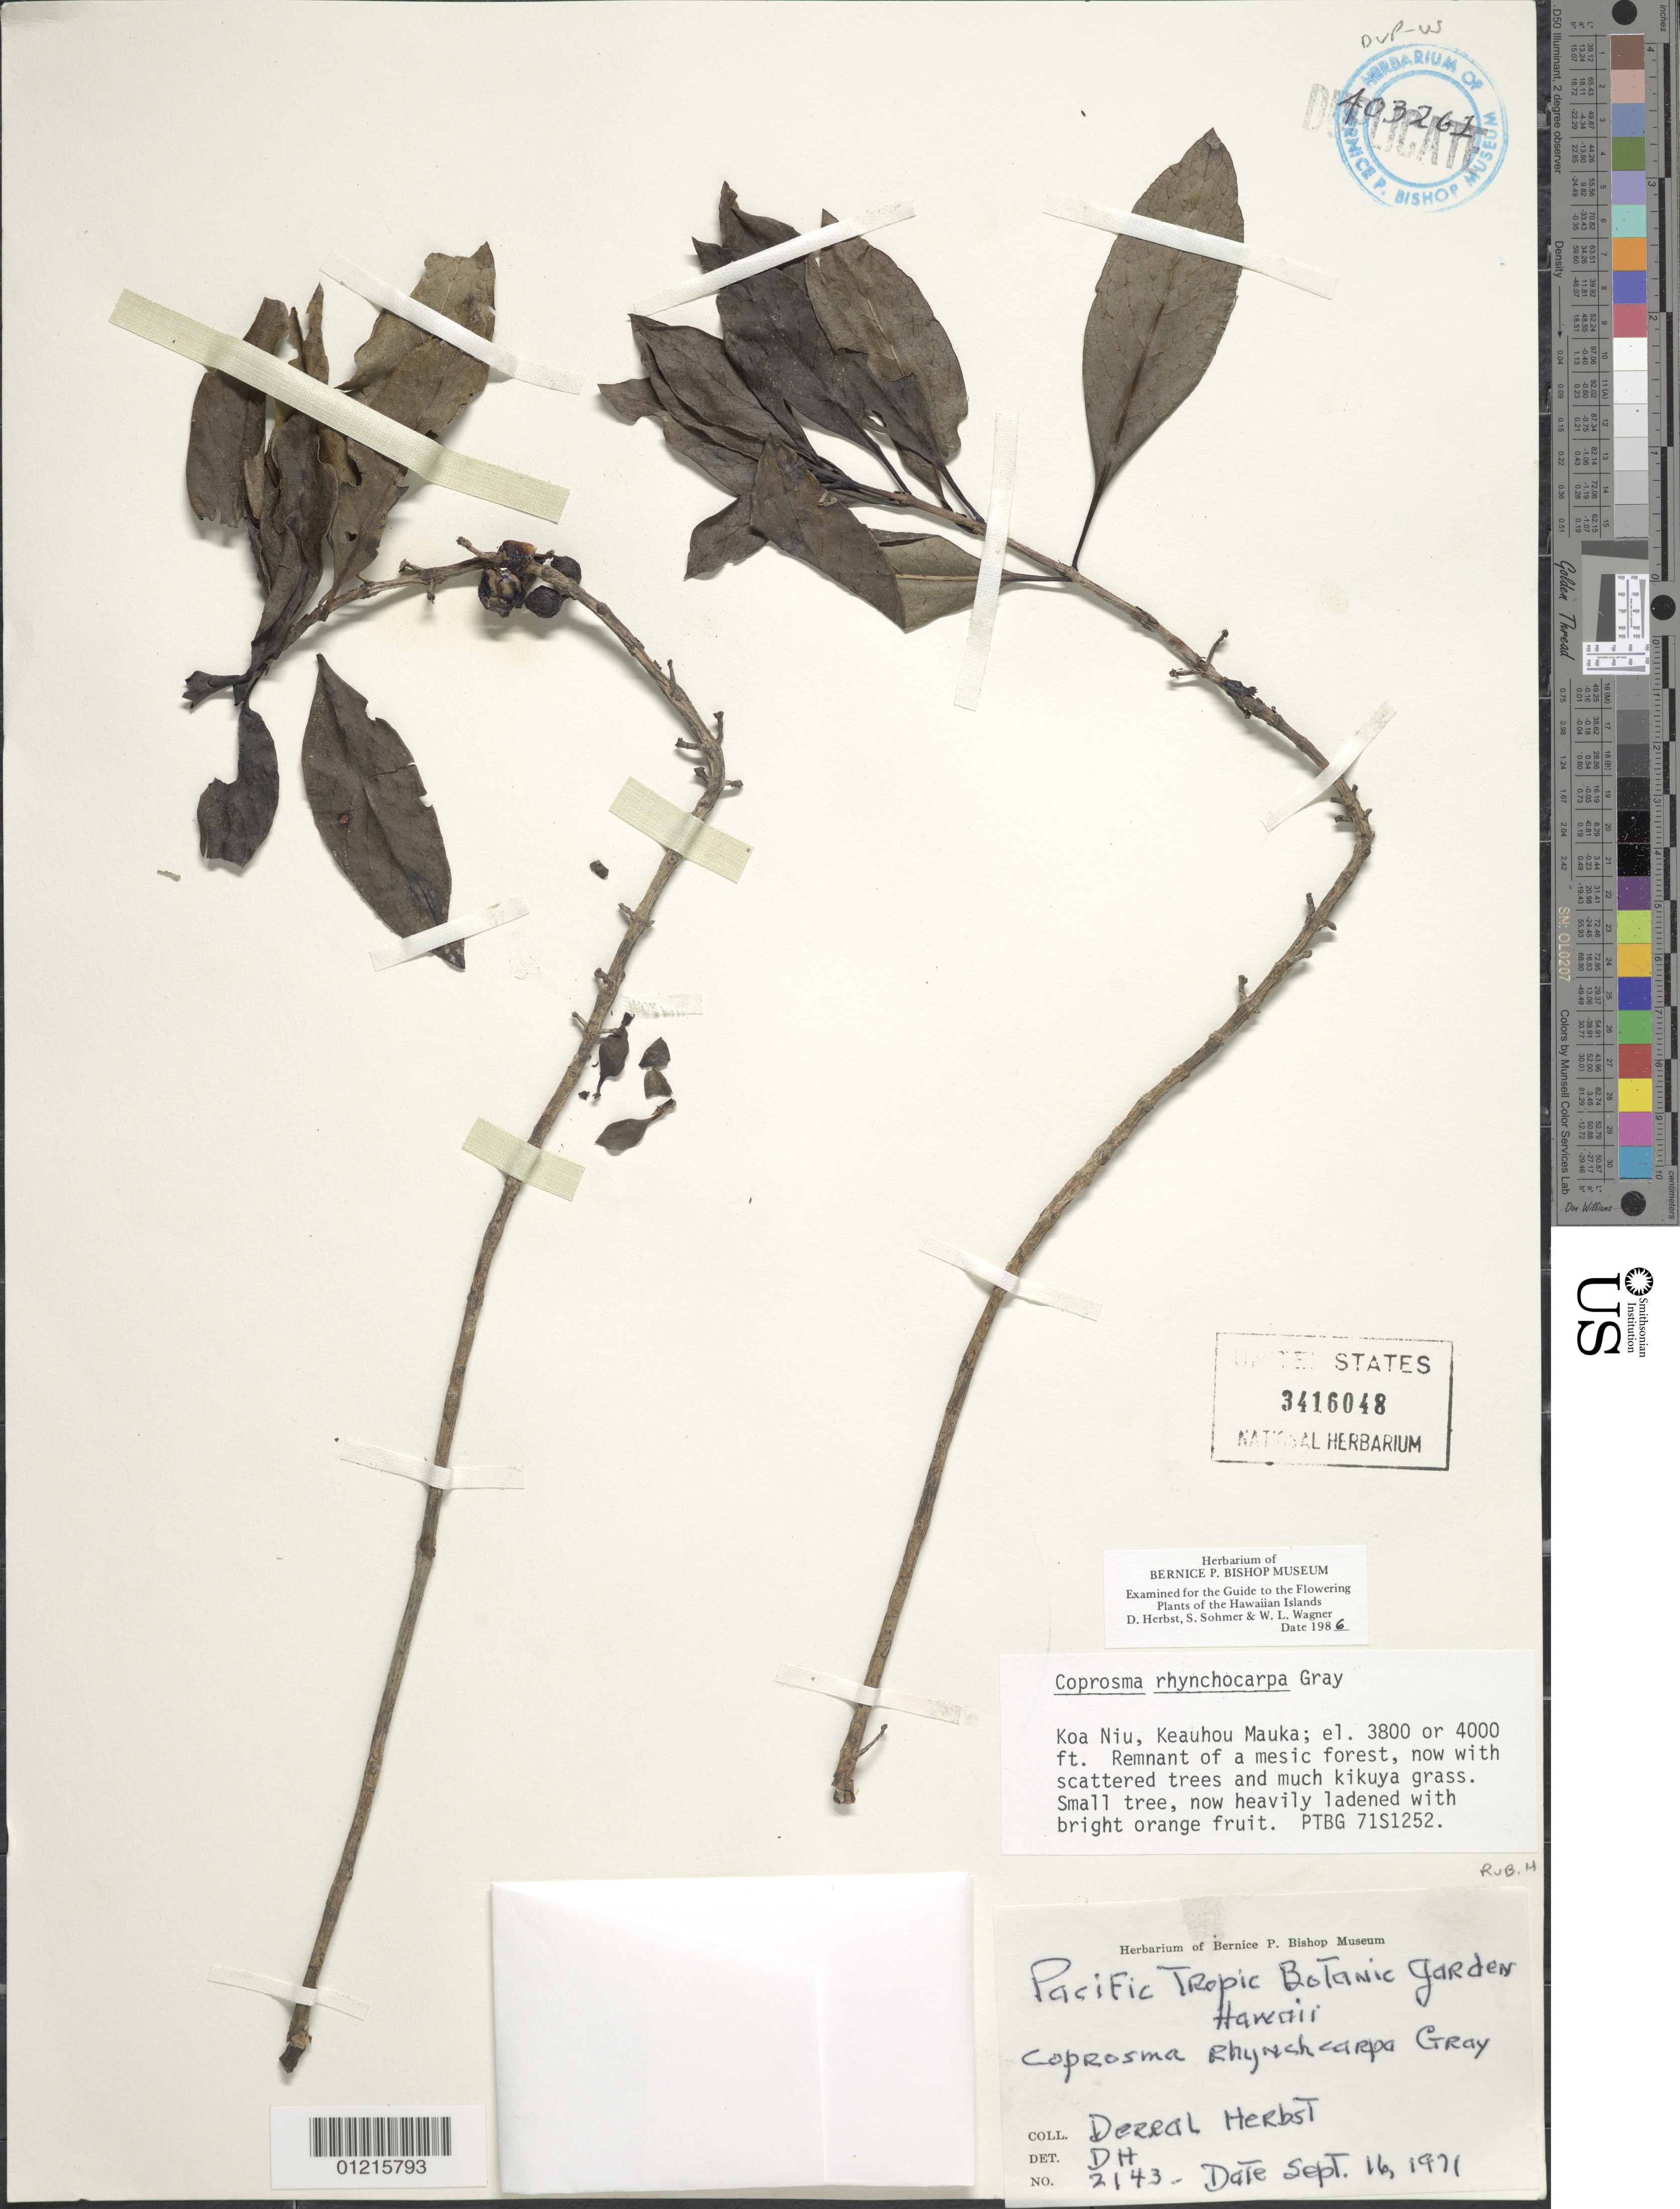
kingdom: Plantae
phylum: Tracheophyta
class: Magnoliopsida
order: Gentianales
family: Rubiaceae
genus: Coprosma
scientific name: Coprosma rhynchocarpa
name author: A. Gray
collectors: D. R. Herbst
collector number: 2143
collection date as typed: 16 Sep 1971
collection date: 1971-09-16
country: United States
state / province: Hawaii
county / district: Hawaii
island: Hawaii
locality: Koa Niu, Keauhou Mauka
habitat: Mesic forest.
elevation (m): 1158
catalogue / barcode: US 3416048